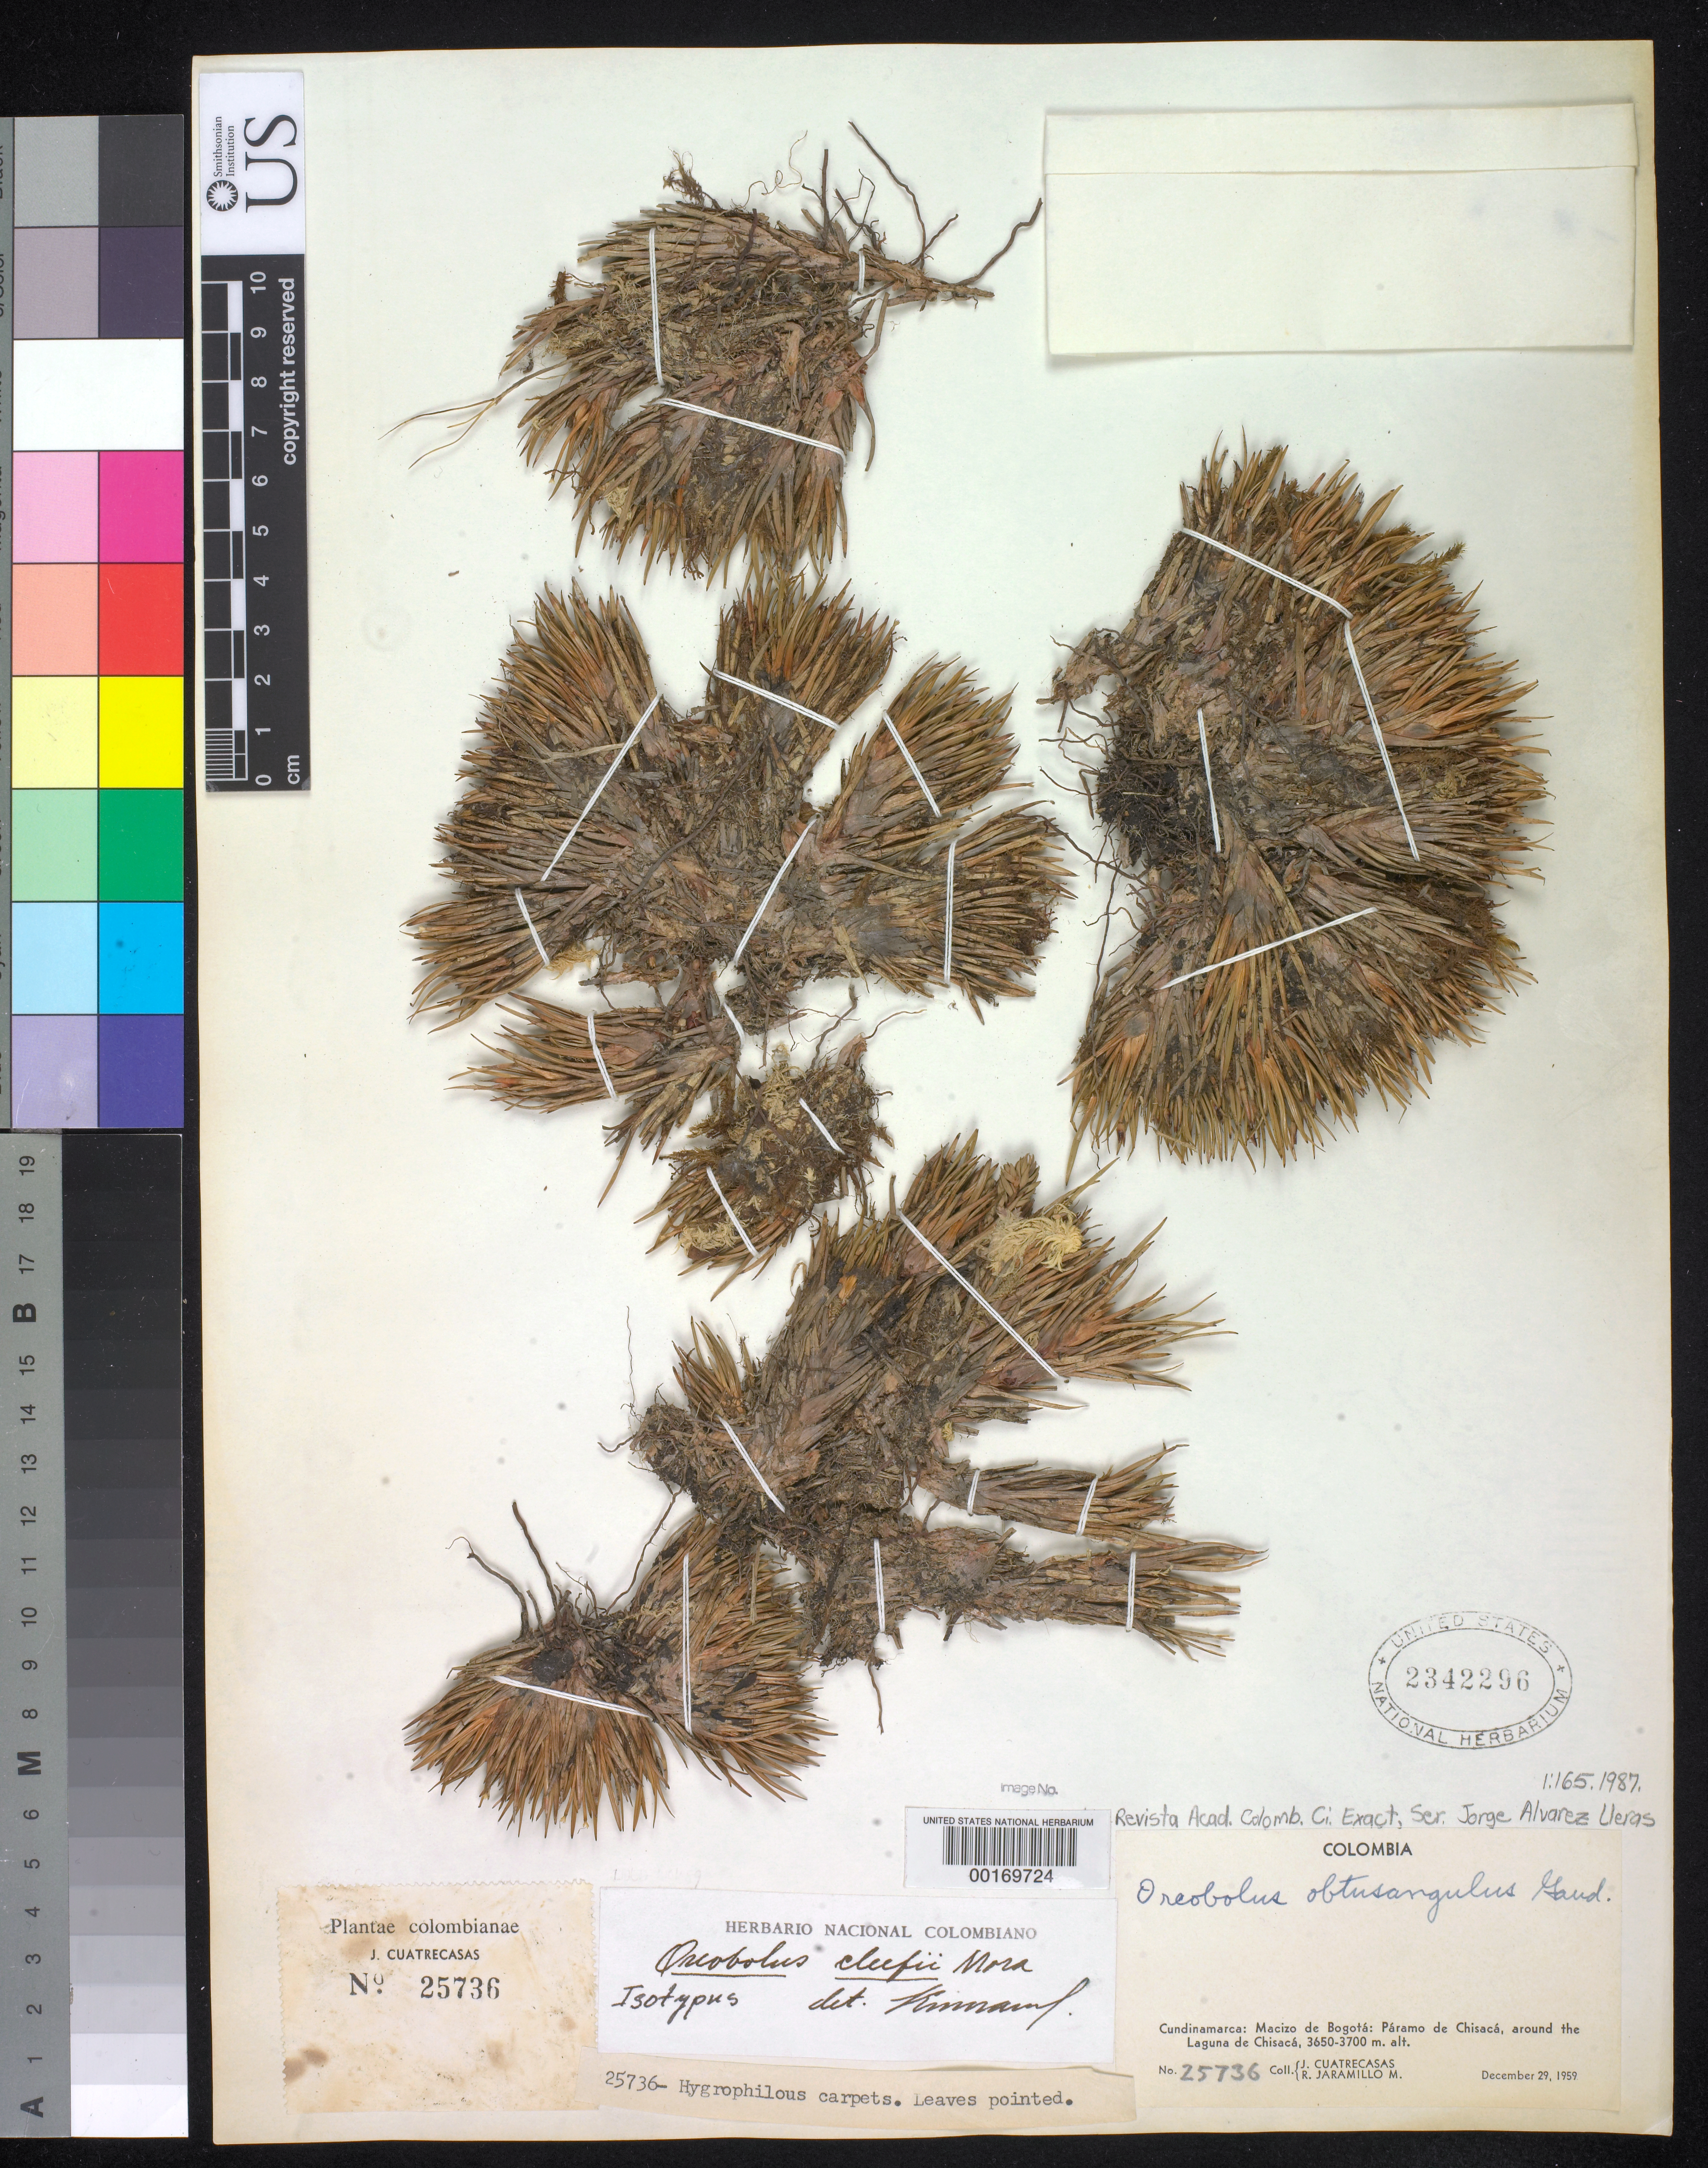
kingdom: Plantae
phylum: Tracheophyta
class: Liliopsida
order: Poales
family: Cyperaceae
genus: Oreobolus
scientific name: Oreobolus cleefii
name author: L.E. Mora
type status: Isotype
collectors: J. Cuatrecasas & R. Jaramillo M.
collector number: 25736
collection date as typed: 29 Dec 1959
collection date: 1959-12-29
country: Colombia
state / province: Cundinamarca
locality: Macizo de Bogotá, Páramo de Chisacá, around Laguna de Chisacá.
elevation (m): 3650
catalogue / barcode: US 2342296